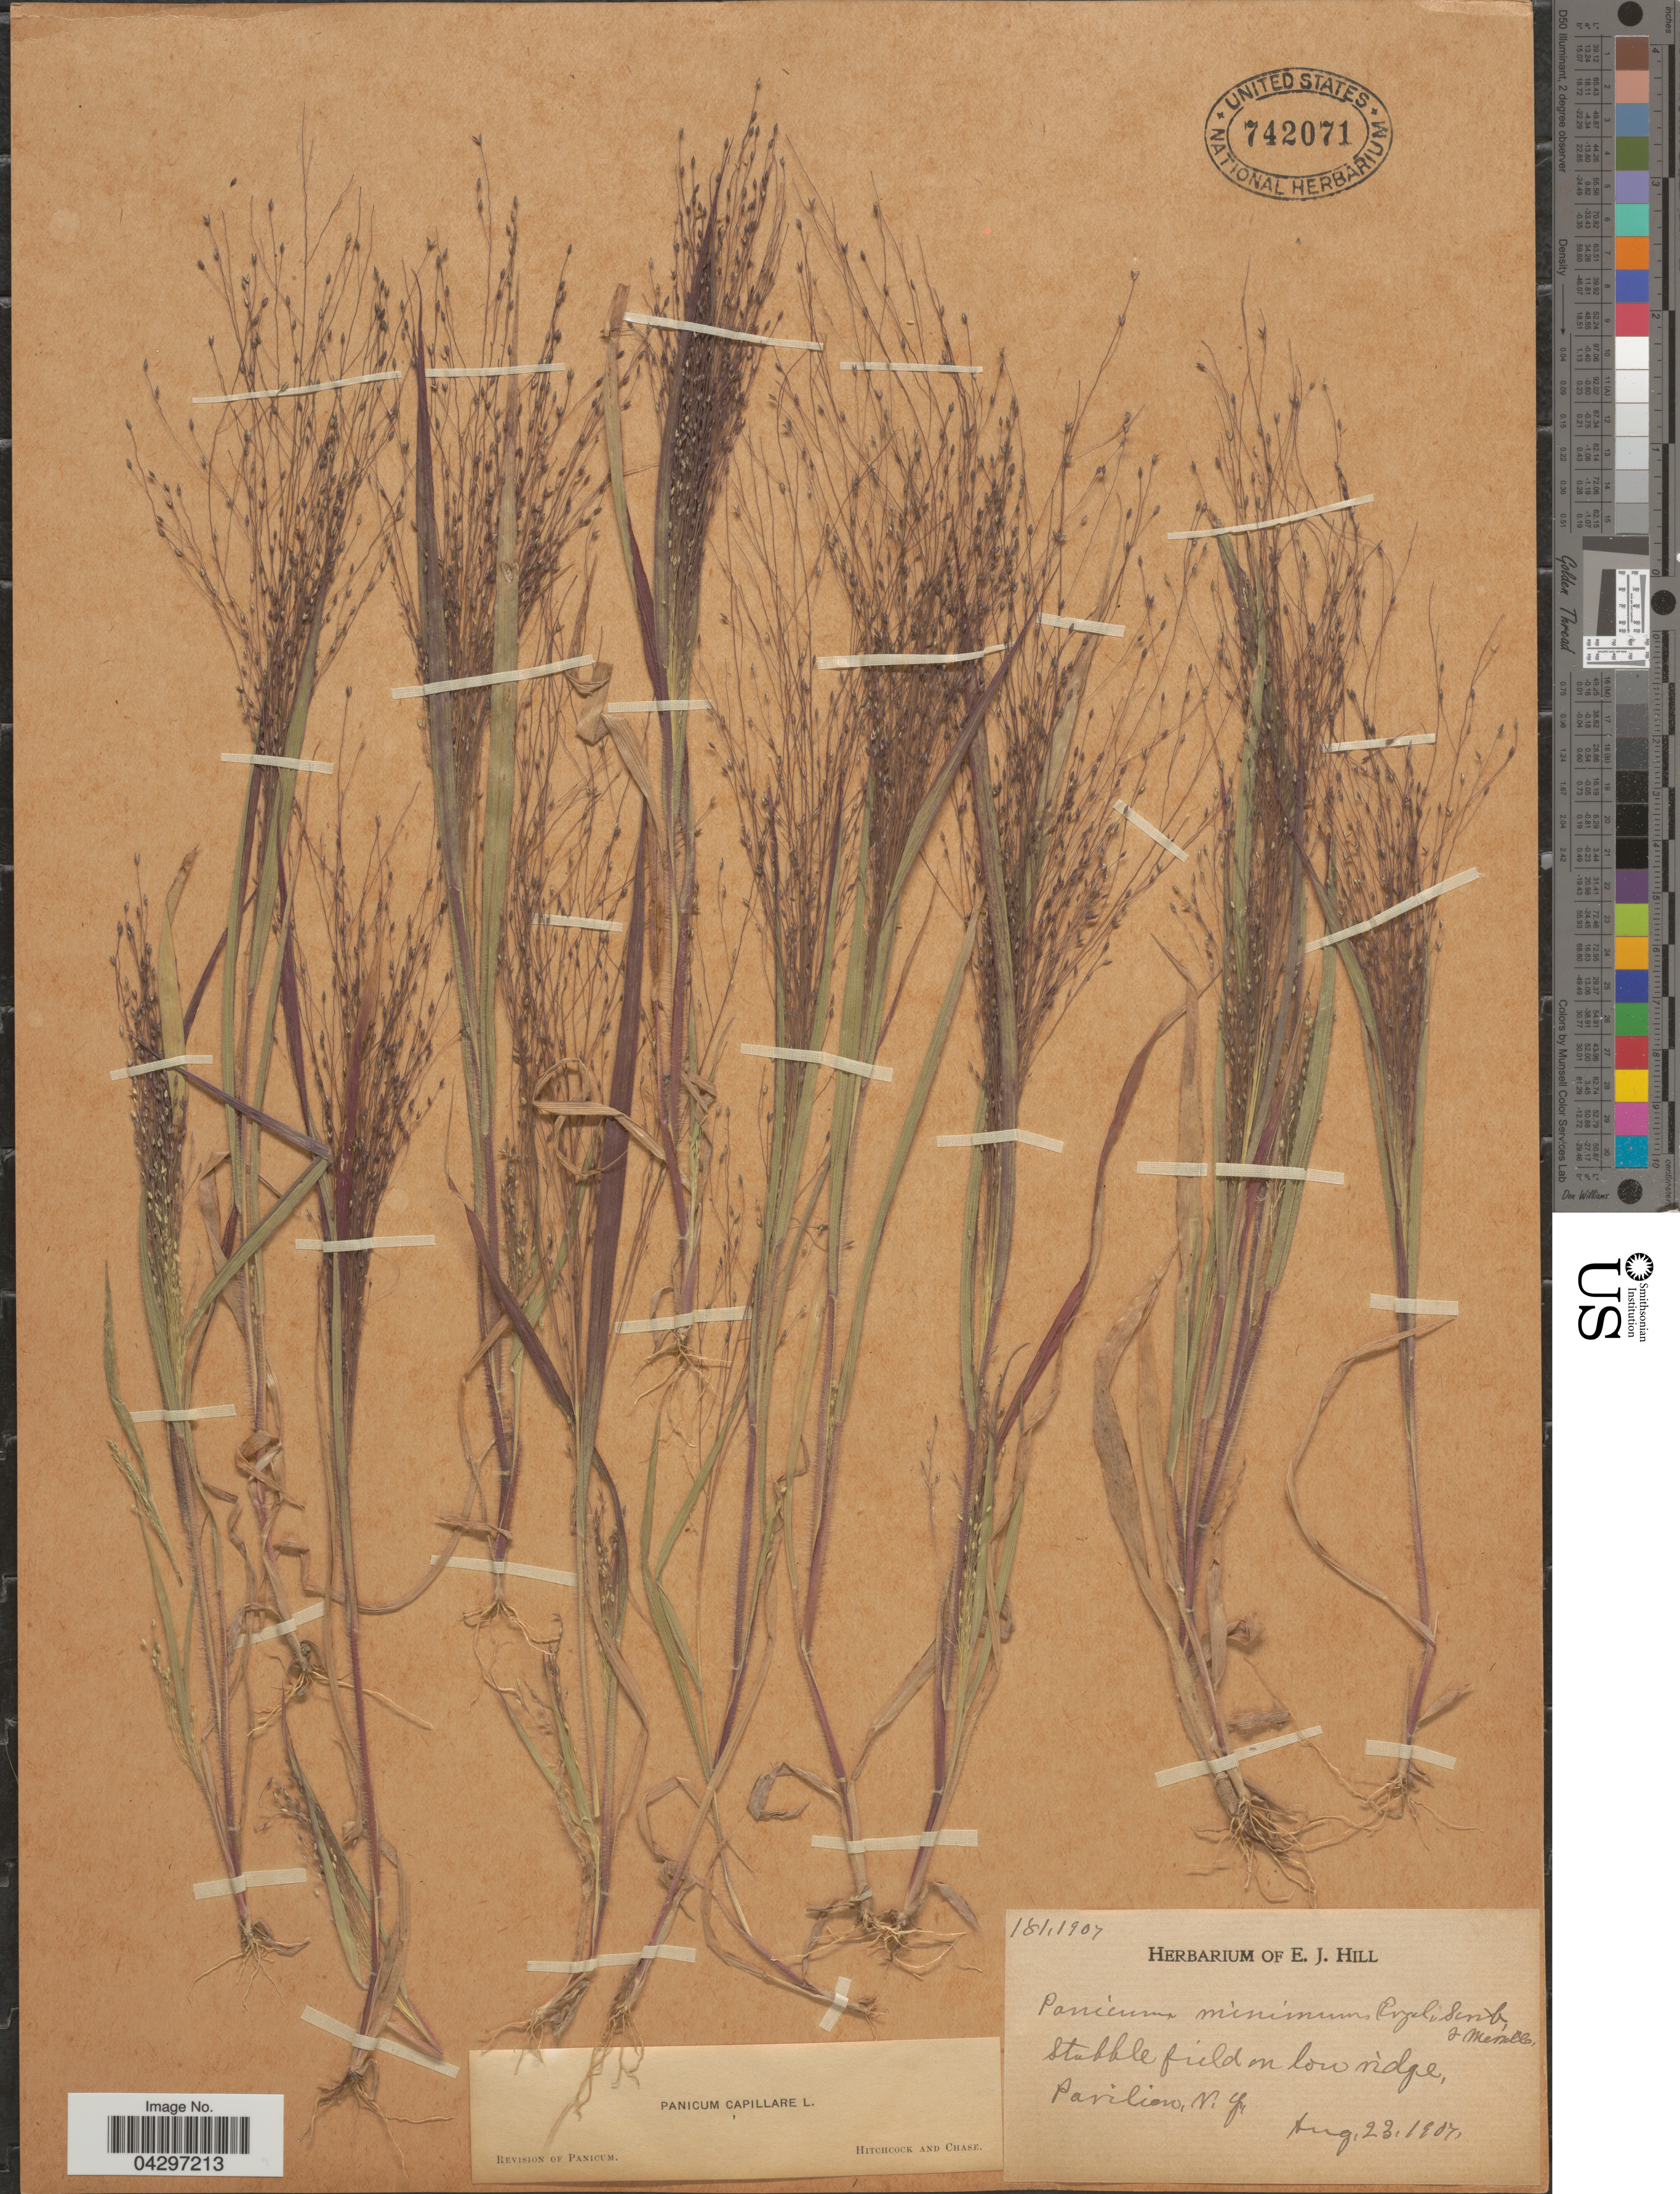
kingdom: Plantae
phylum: Tracheophyta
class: Liliopsida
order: Poales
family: Poaceae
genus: Panicum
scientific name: Panicum capillare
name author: L.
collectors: Ex herb. E. J. Hill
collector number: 181,1907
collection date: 1907-08-23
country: United States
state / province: New York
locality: Stabble field on low ridge, Pavilion.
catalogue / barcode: US 742071